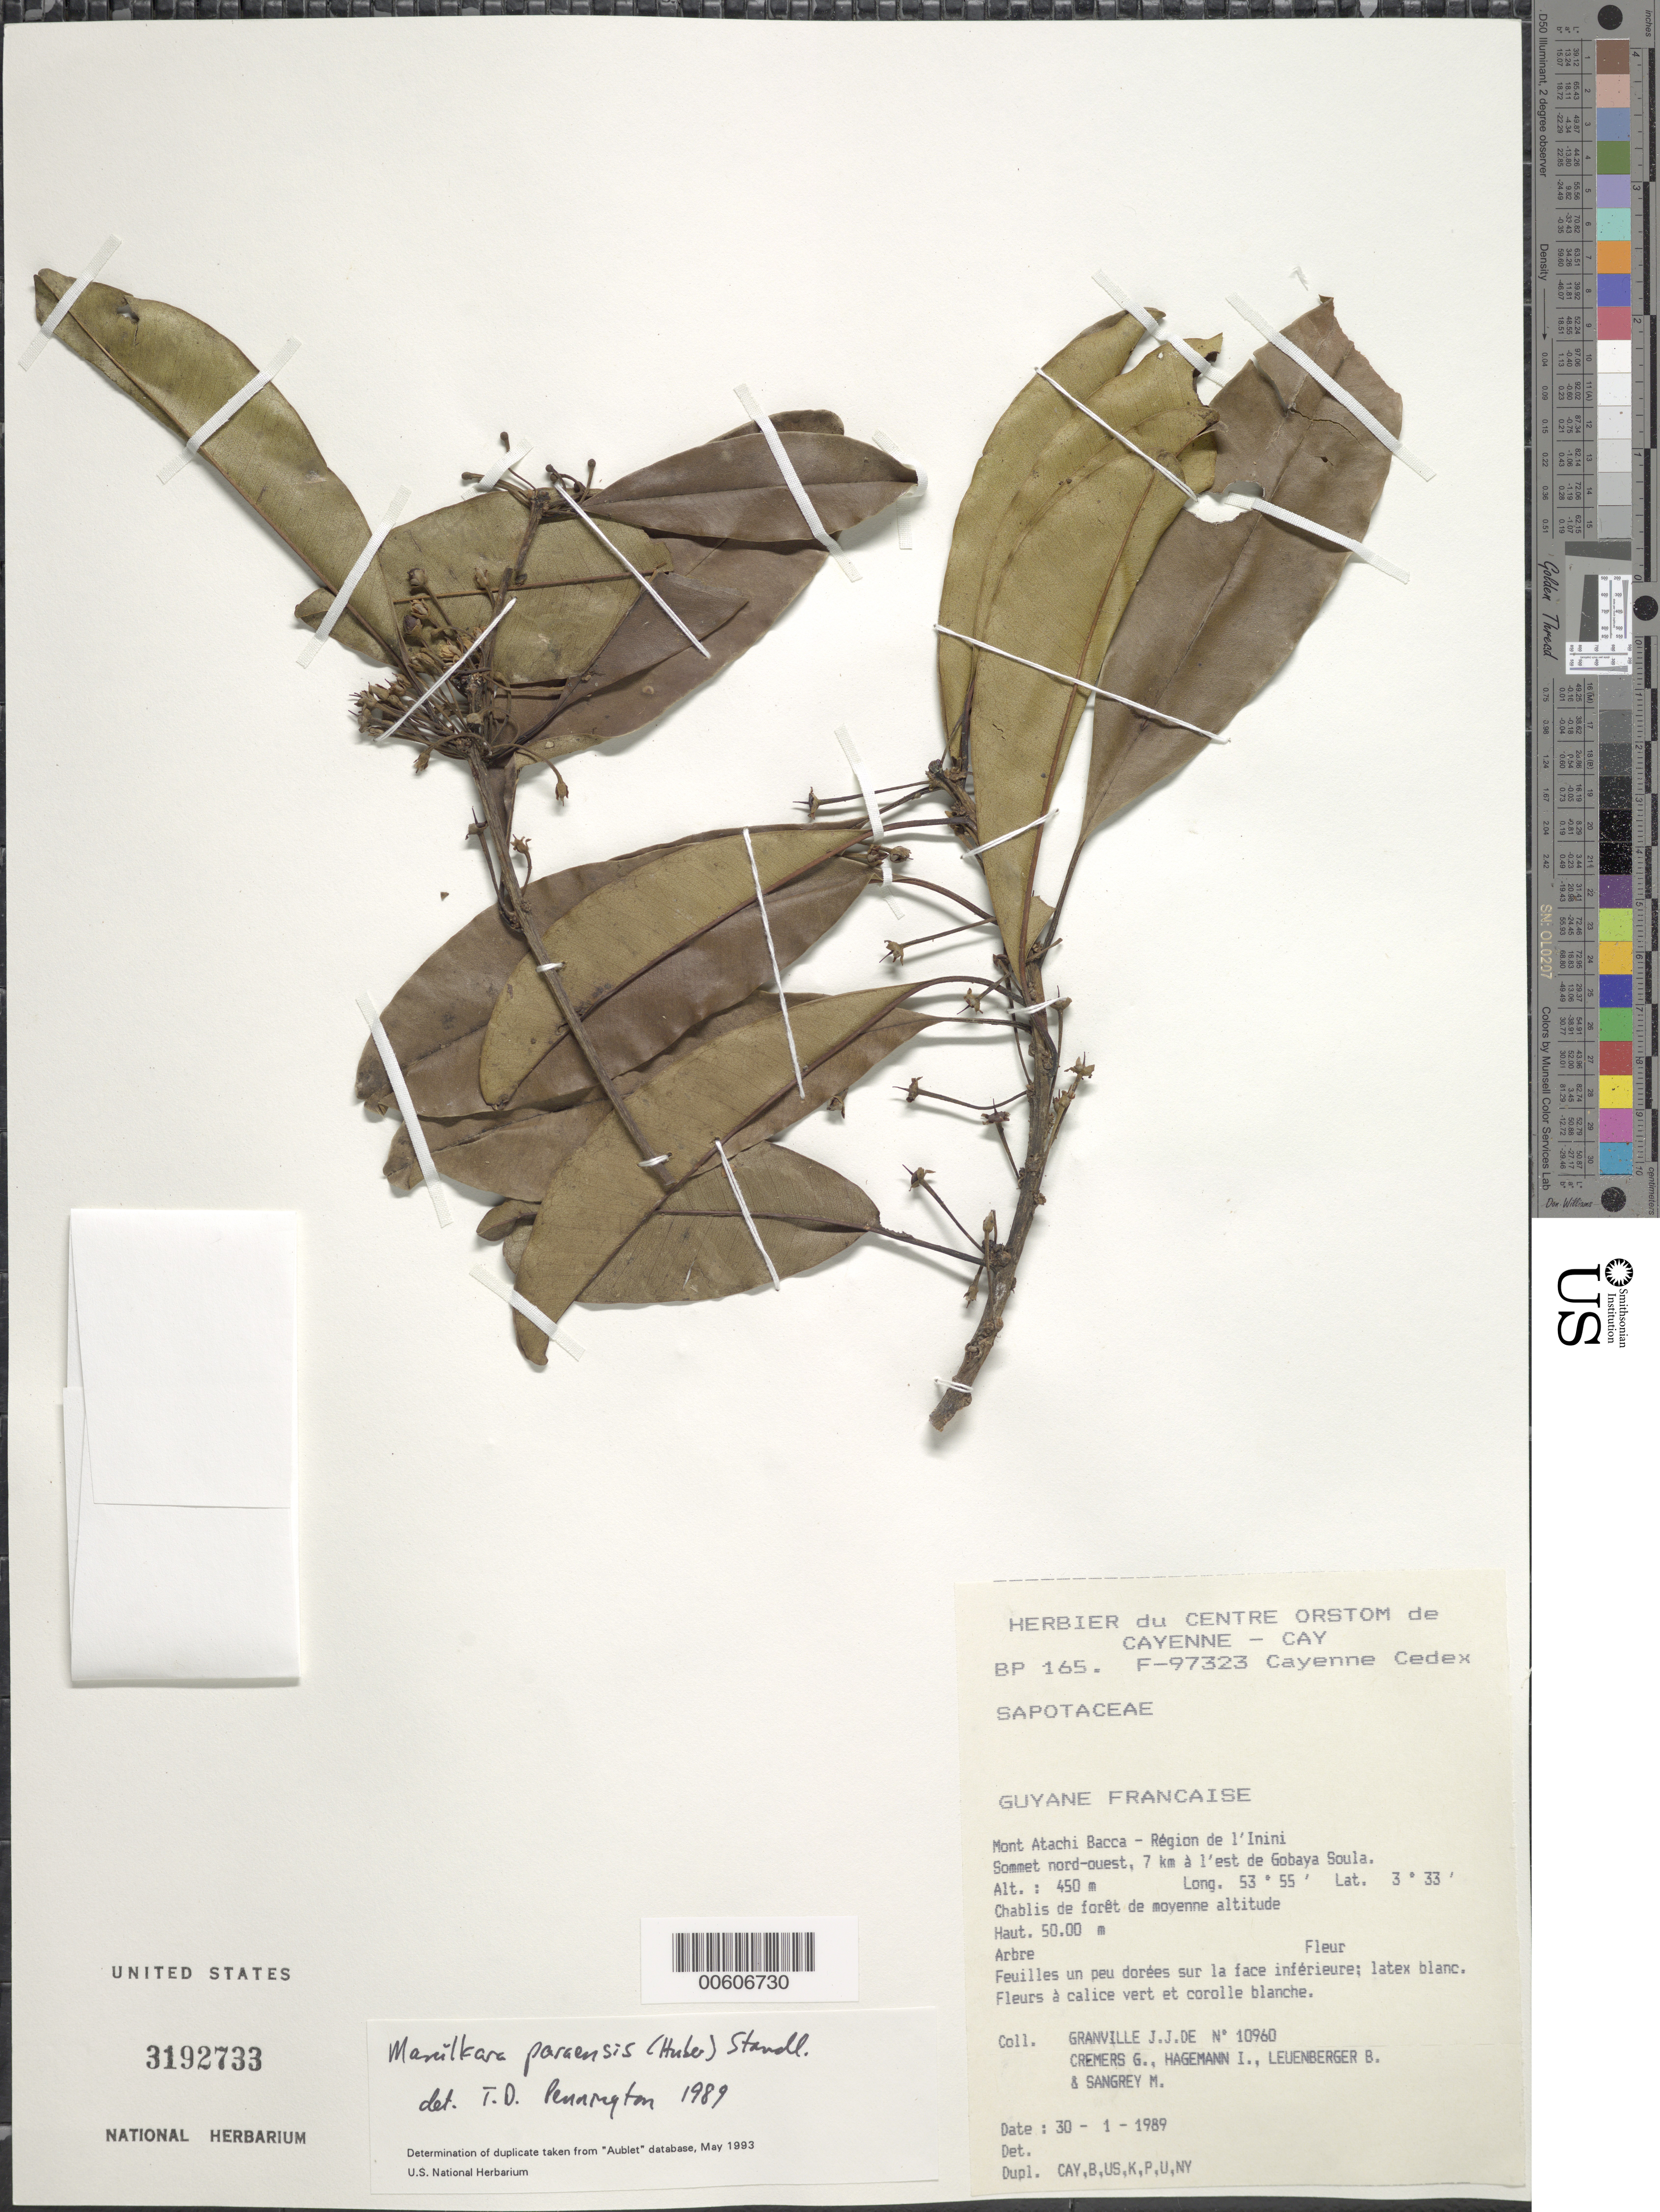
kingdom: Plantae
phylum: Tracheophyta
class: Magnoliopsida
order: Ericales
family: Sapotaceae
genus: Manilkara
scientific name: Manilkara paraensis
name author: (Huber) Standl.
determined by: Pennington, T. D., (K)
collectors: J.-J. de Granville, G. Cremers, J. Hagemann, B. E. Leuenberger & M. S. Sangrey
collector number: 10960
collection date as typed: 30-Jan-89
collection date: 1989-01-30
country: French Guiana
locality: Mont Atachi Bacca, région de l'Inini, sommet Nord-Ouest, 6 km à l'Est de Gobaya Soula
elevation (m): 450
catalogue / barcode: US 3192733